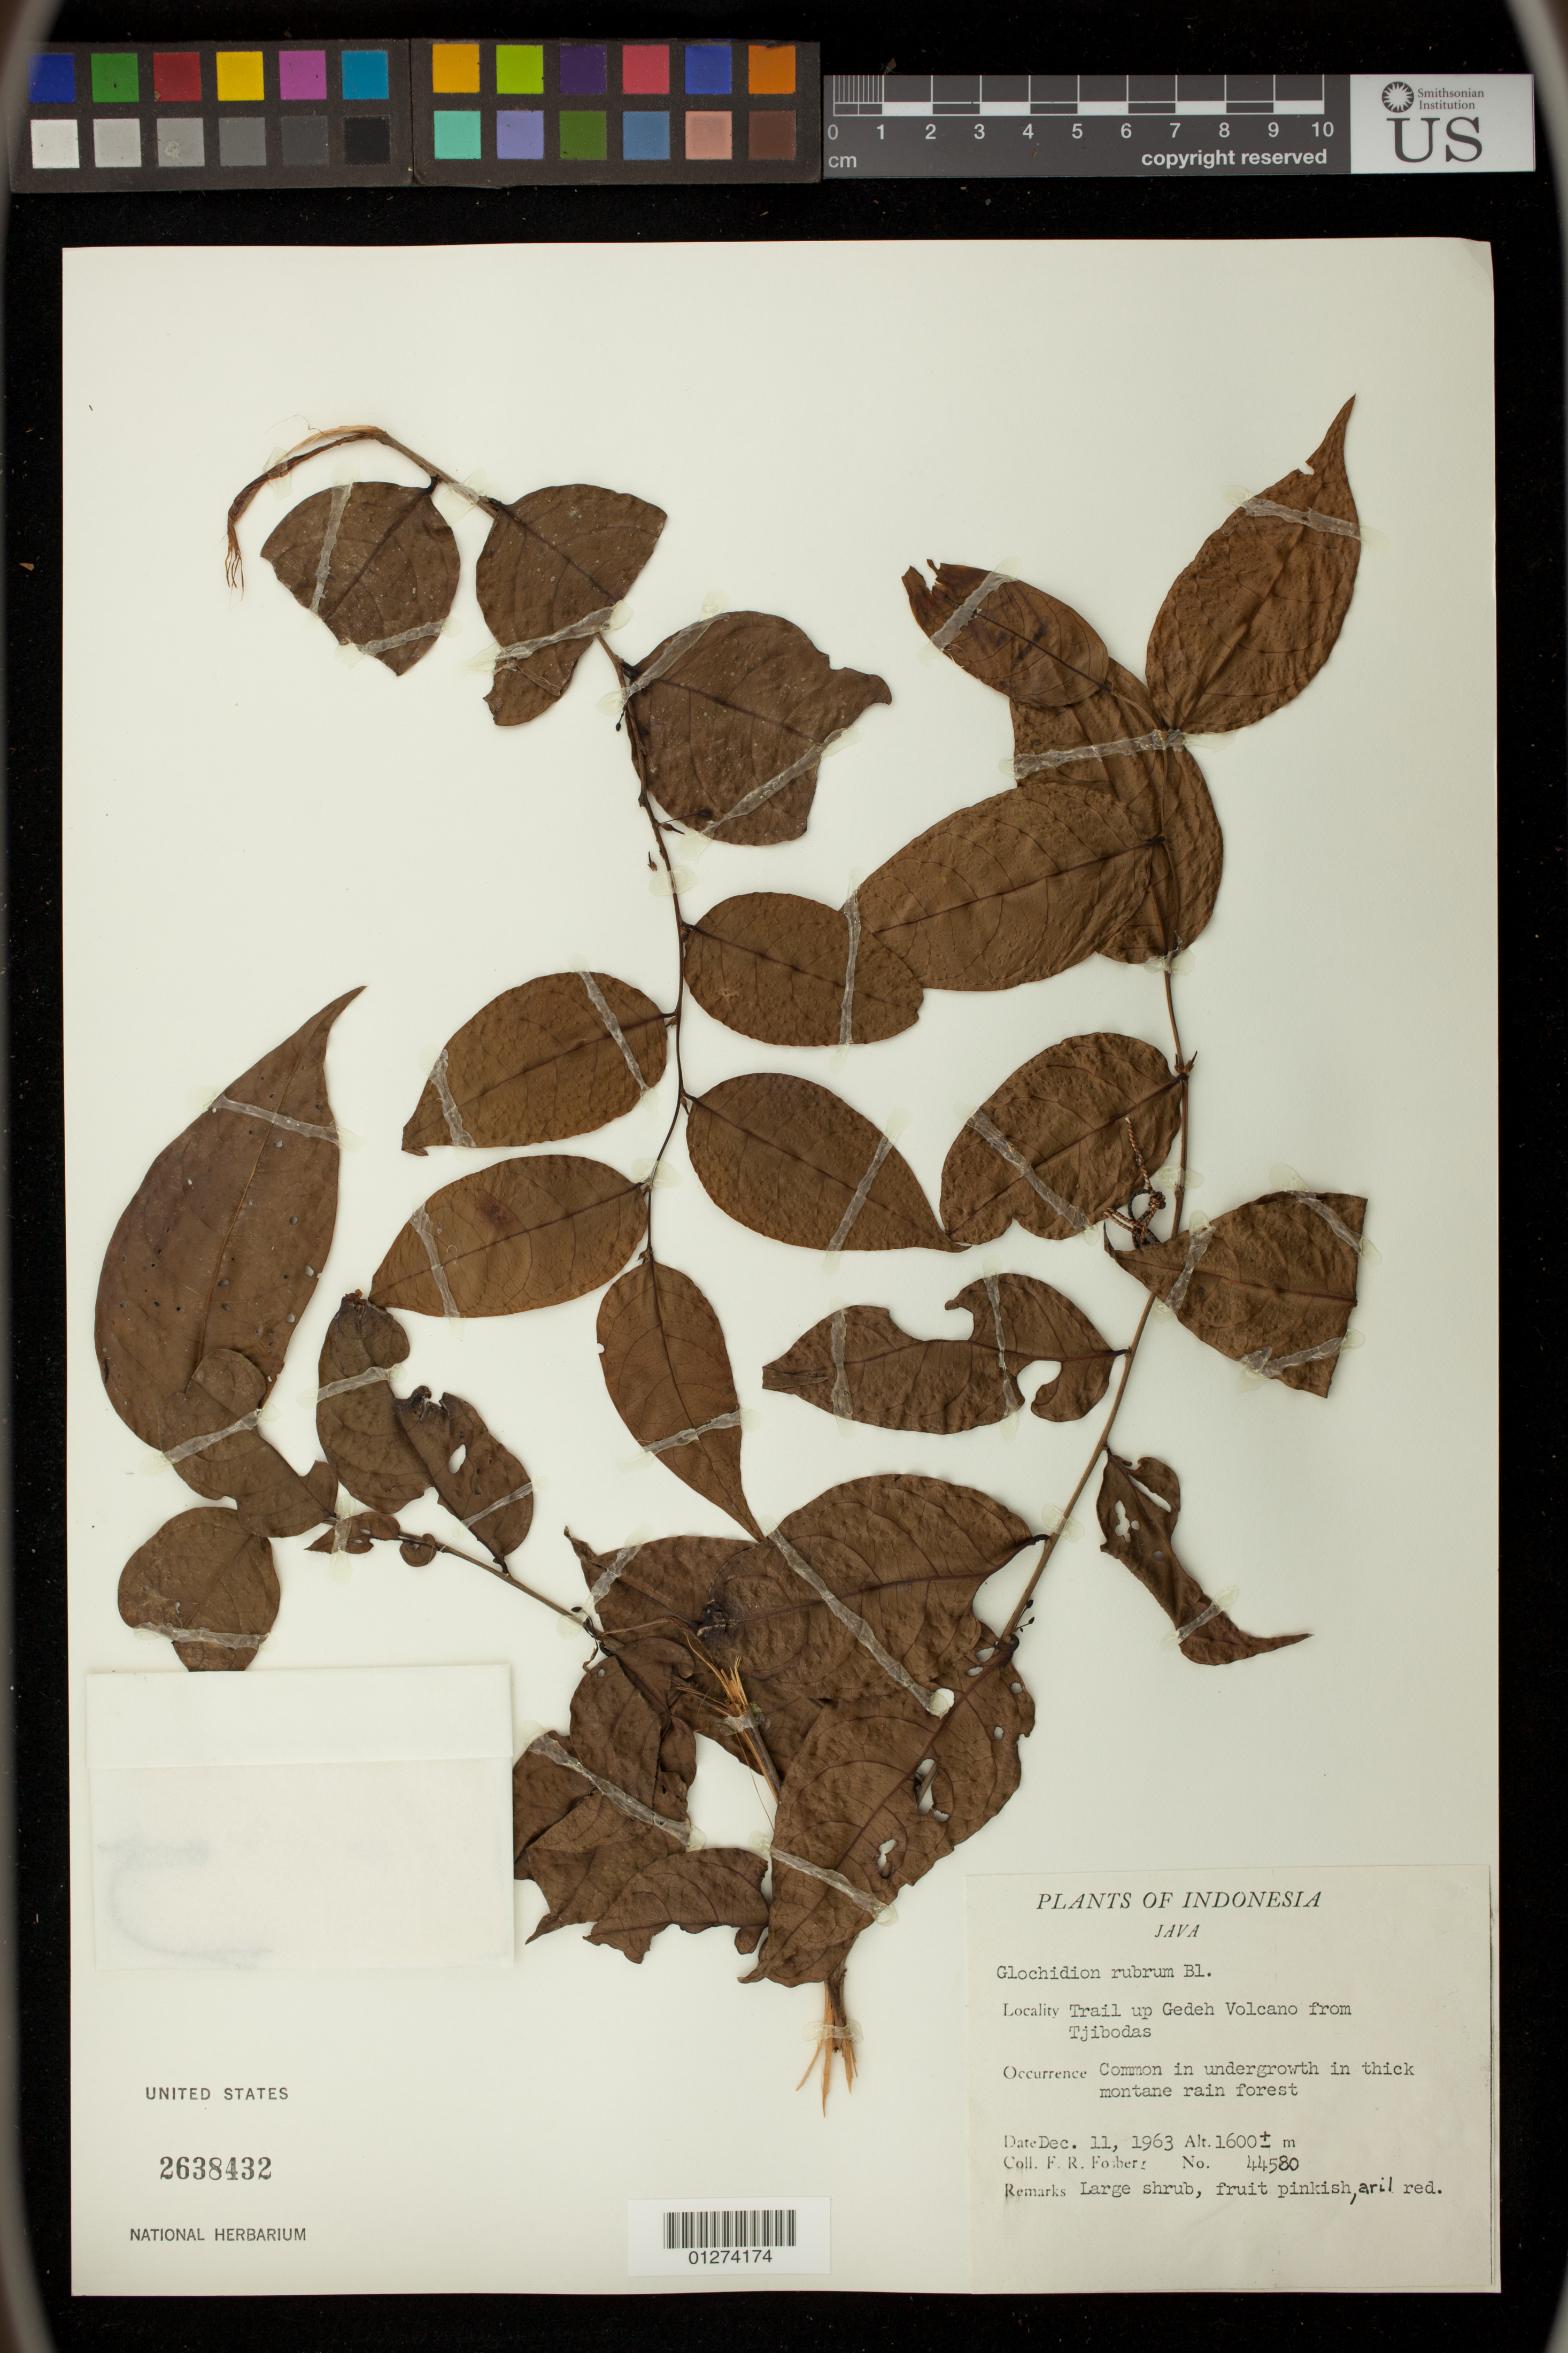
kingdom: Plantae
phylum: Tracheophyta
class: Magnoliopsida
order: Malpighiales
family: Phyllanthaceae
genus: Glochidion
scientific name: Glochidion rubrum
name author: Blume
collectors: F. R. Fosberg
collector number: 44580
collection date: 1963-12-11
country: Indonesia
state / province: Java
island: Sumatra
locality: Trail up Gedeh Volcano from Tjibodas [Cibodas] West Java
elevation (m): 1600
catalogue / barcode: US 2638432